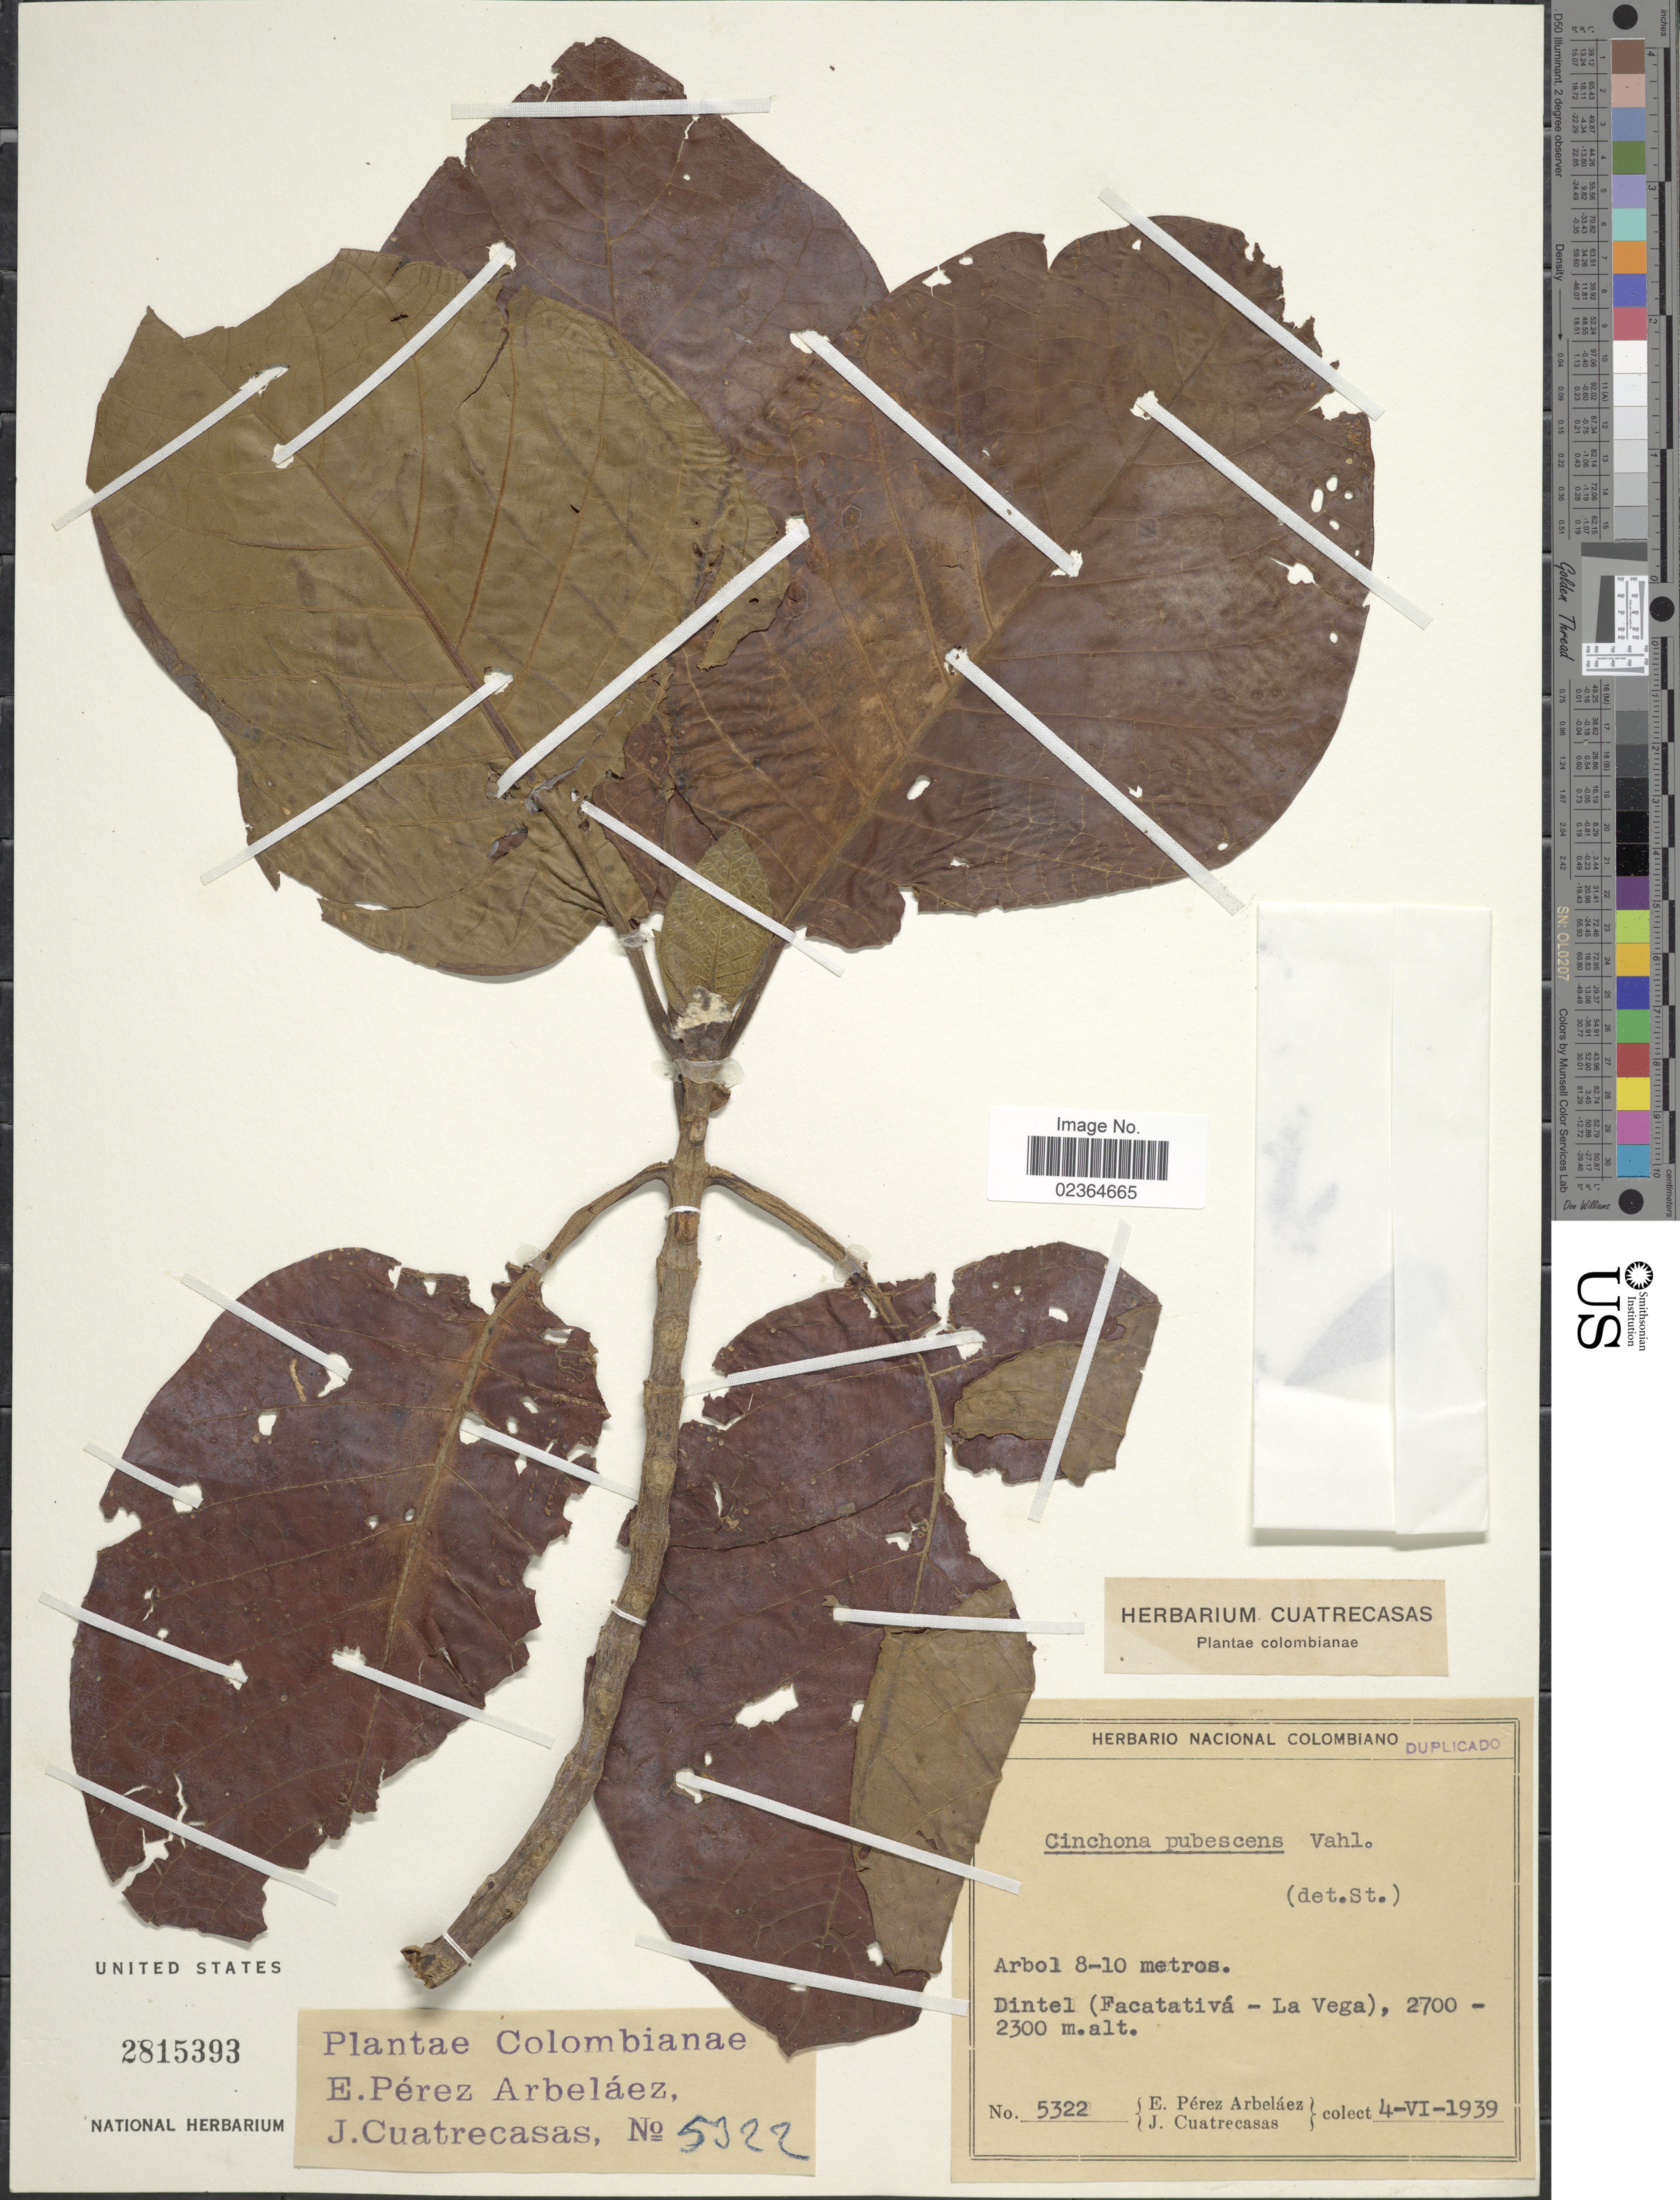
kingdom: Plantae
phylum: Tracheophyta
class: Magnoliopsida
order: Gentianales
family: Rubiaceae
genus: Cinchona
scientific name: Cinchona pubescens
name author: Vahl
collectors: E. Pérez Arbeláez & J. Cuatrecasas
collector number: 5322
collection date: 1939-06-04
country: Colombia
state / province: Cauca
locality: Dintel (Facatativá - La Vega)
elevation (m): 2300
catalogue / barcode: US 2815393